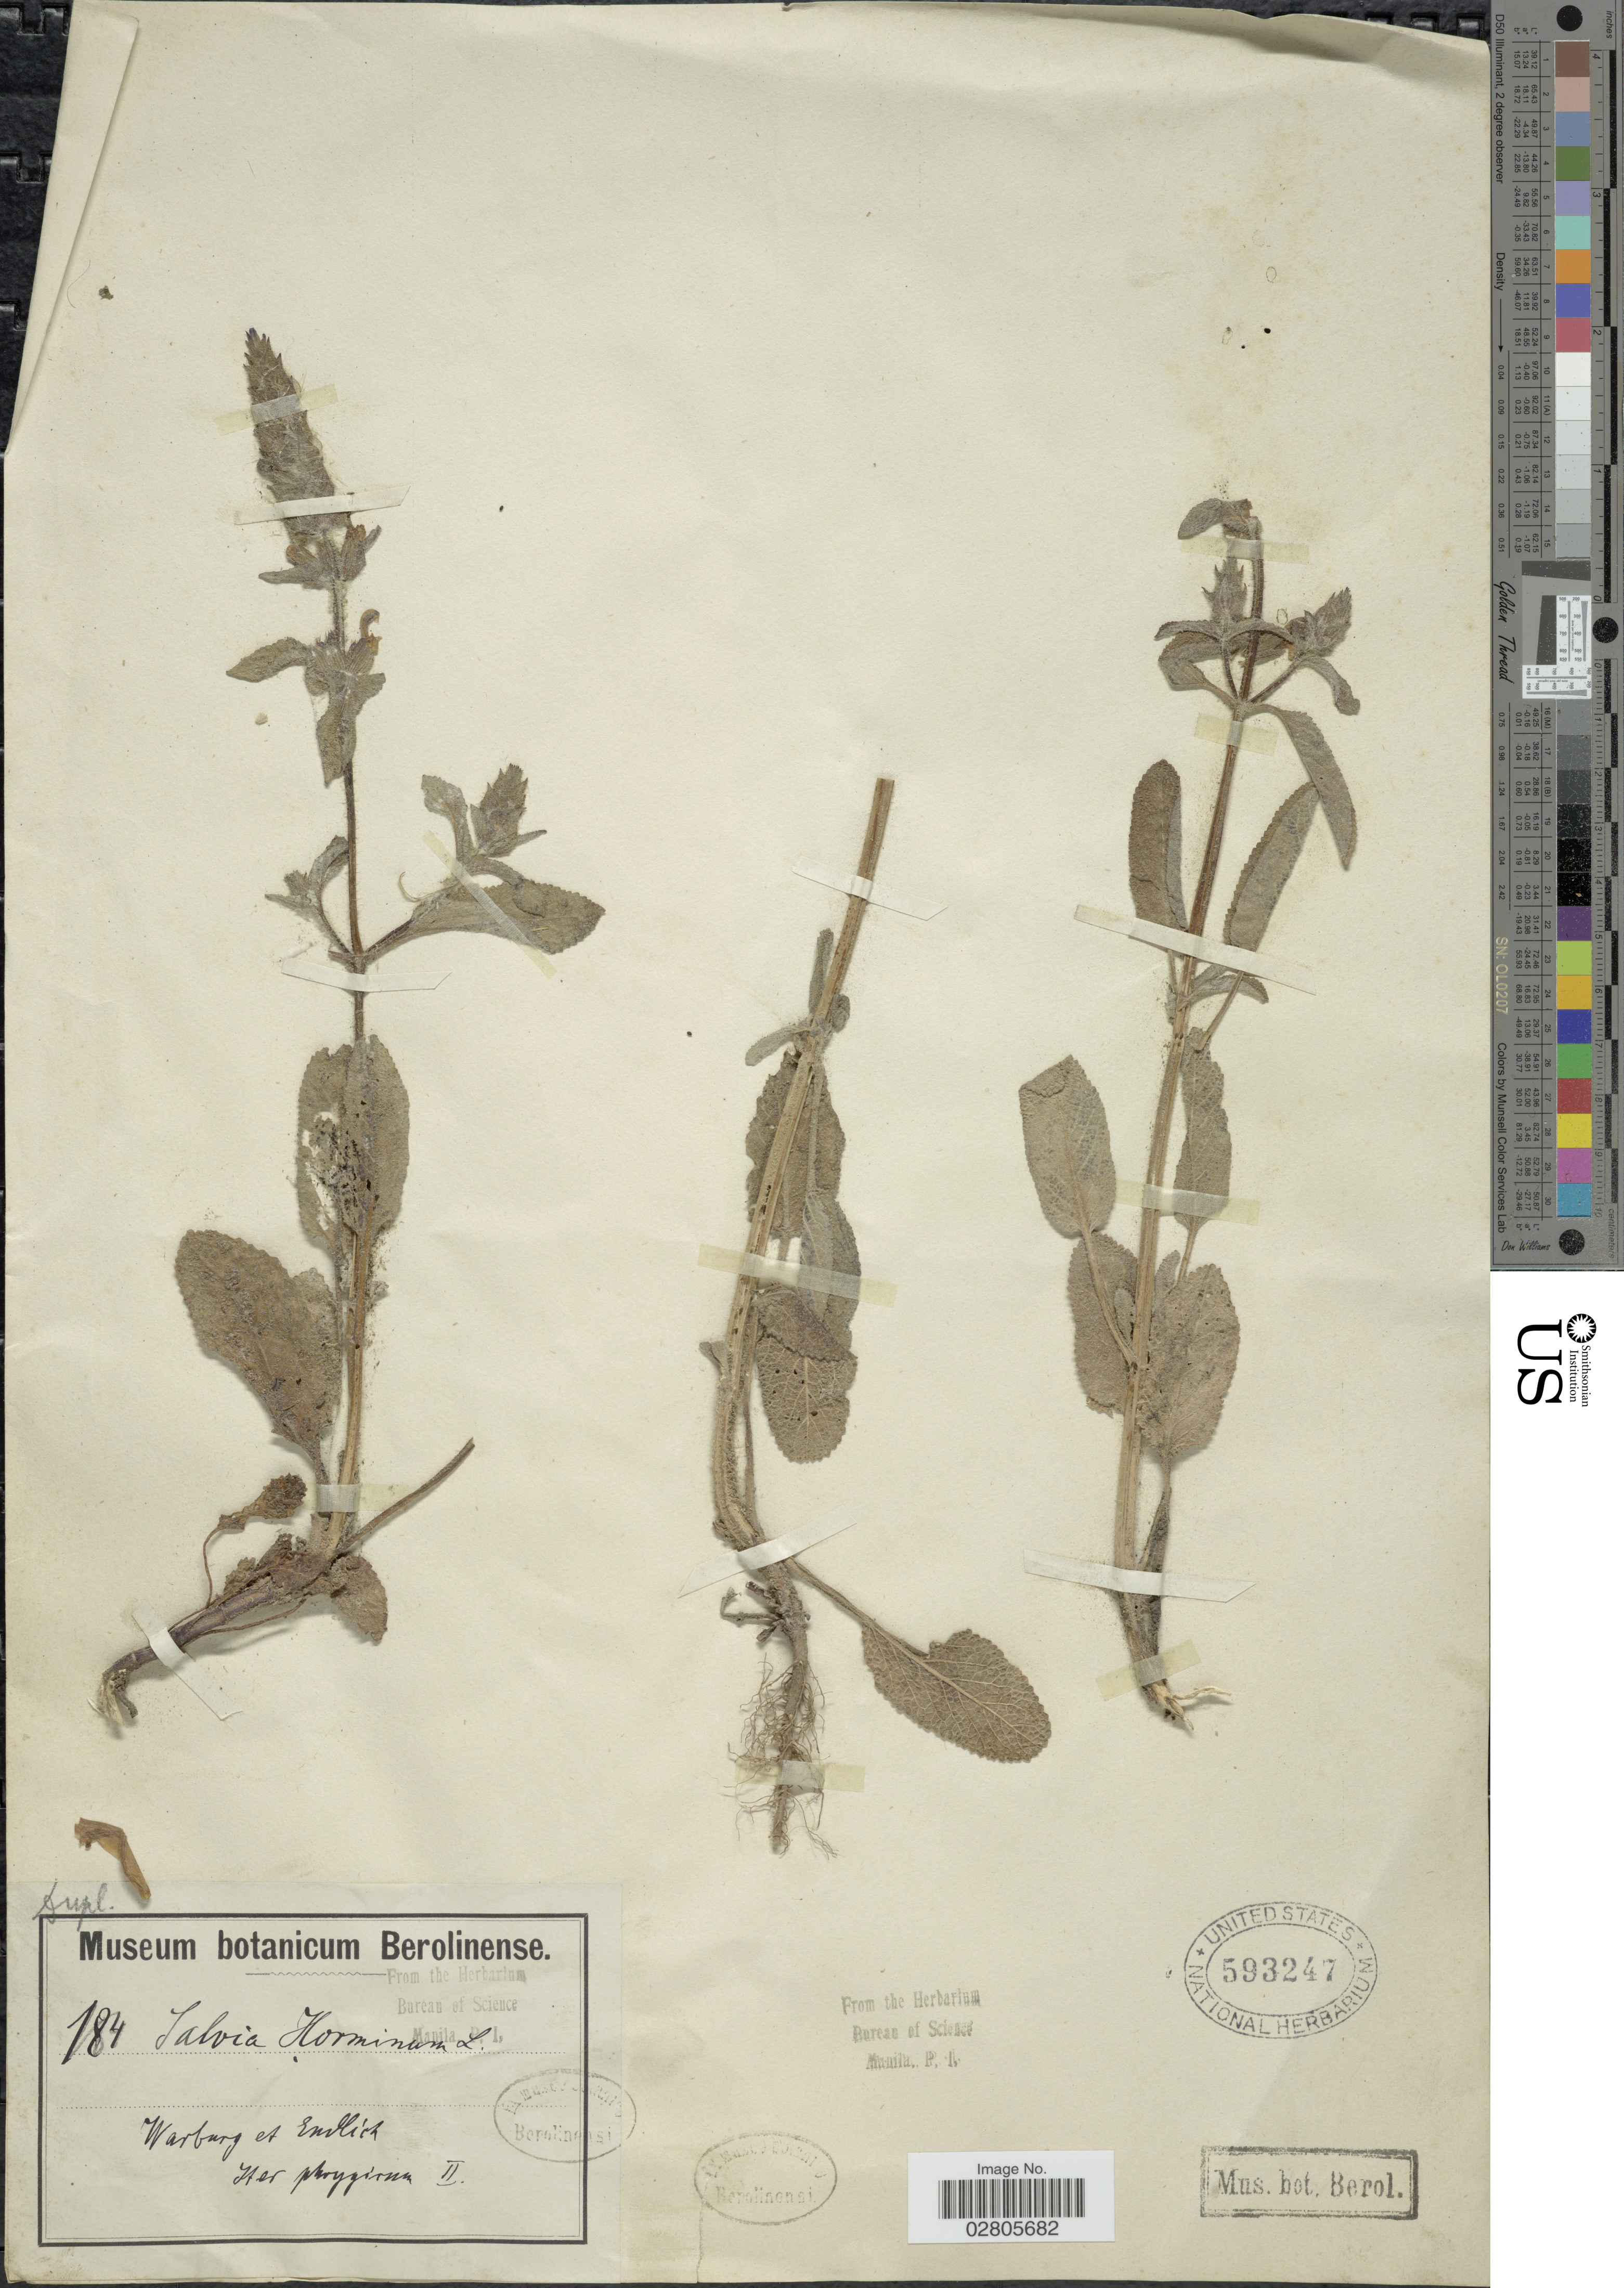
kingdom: Plantae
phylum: Tracheophyta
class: Magnoliopsida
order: Lamiales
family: Lamiaceae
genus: Salvia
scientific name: Salvia horminum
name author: L.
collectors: ex Mus. Bot. Berolinensi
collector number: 184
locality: Warburg et Endlich. Iter phrygirna [interpreted] II.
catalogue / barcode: US 593247